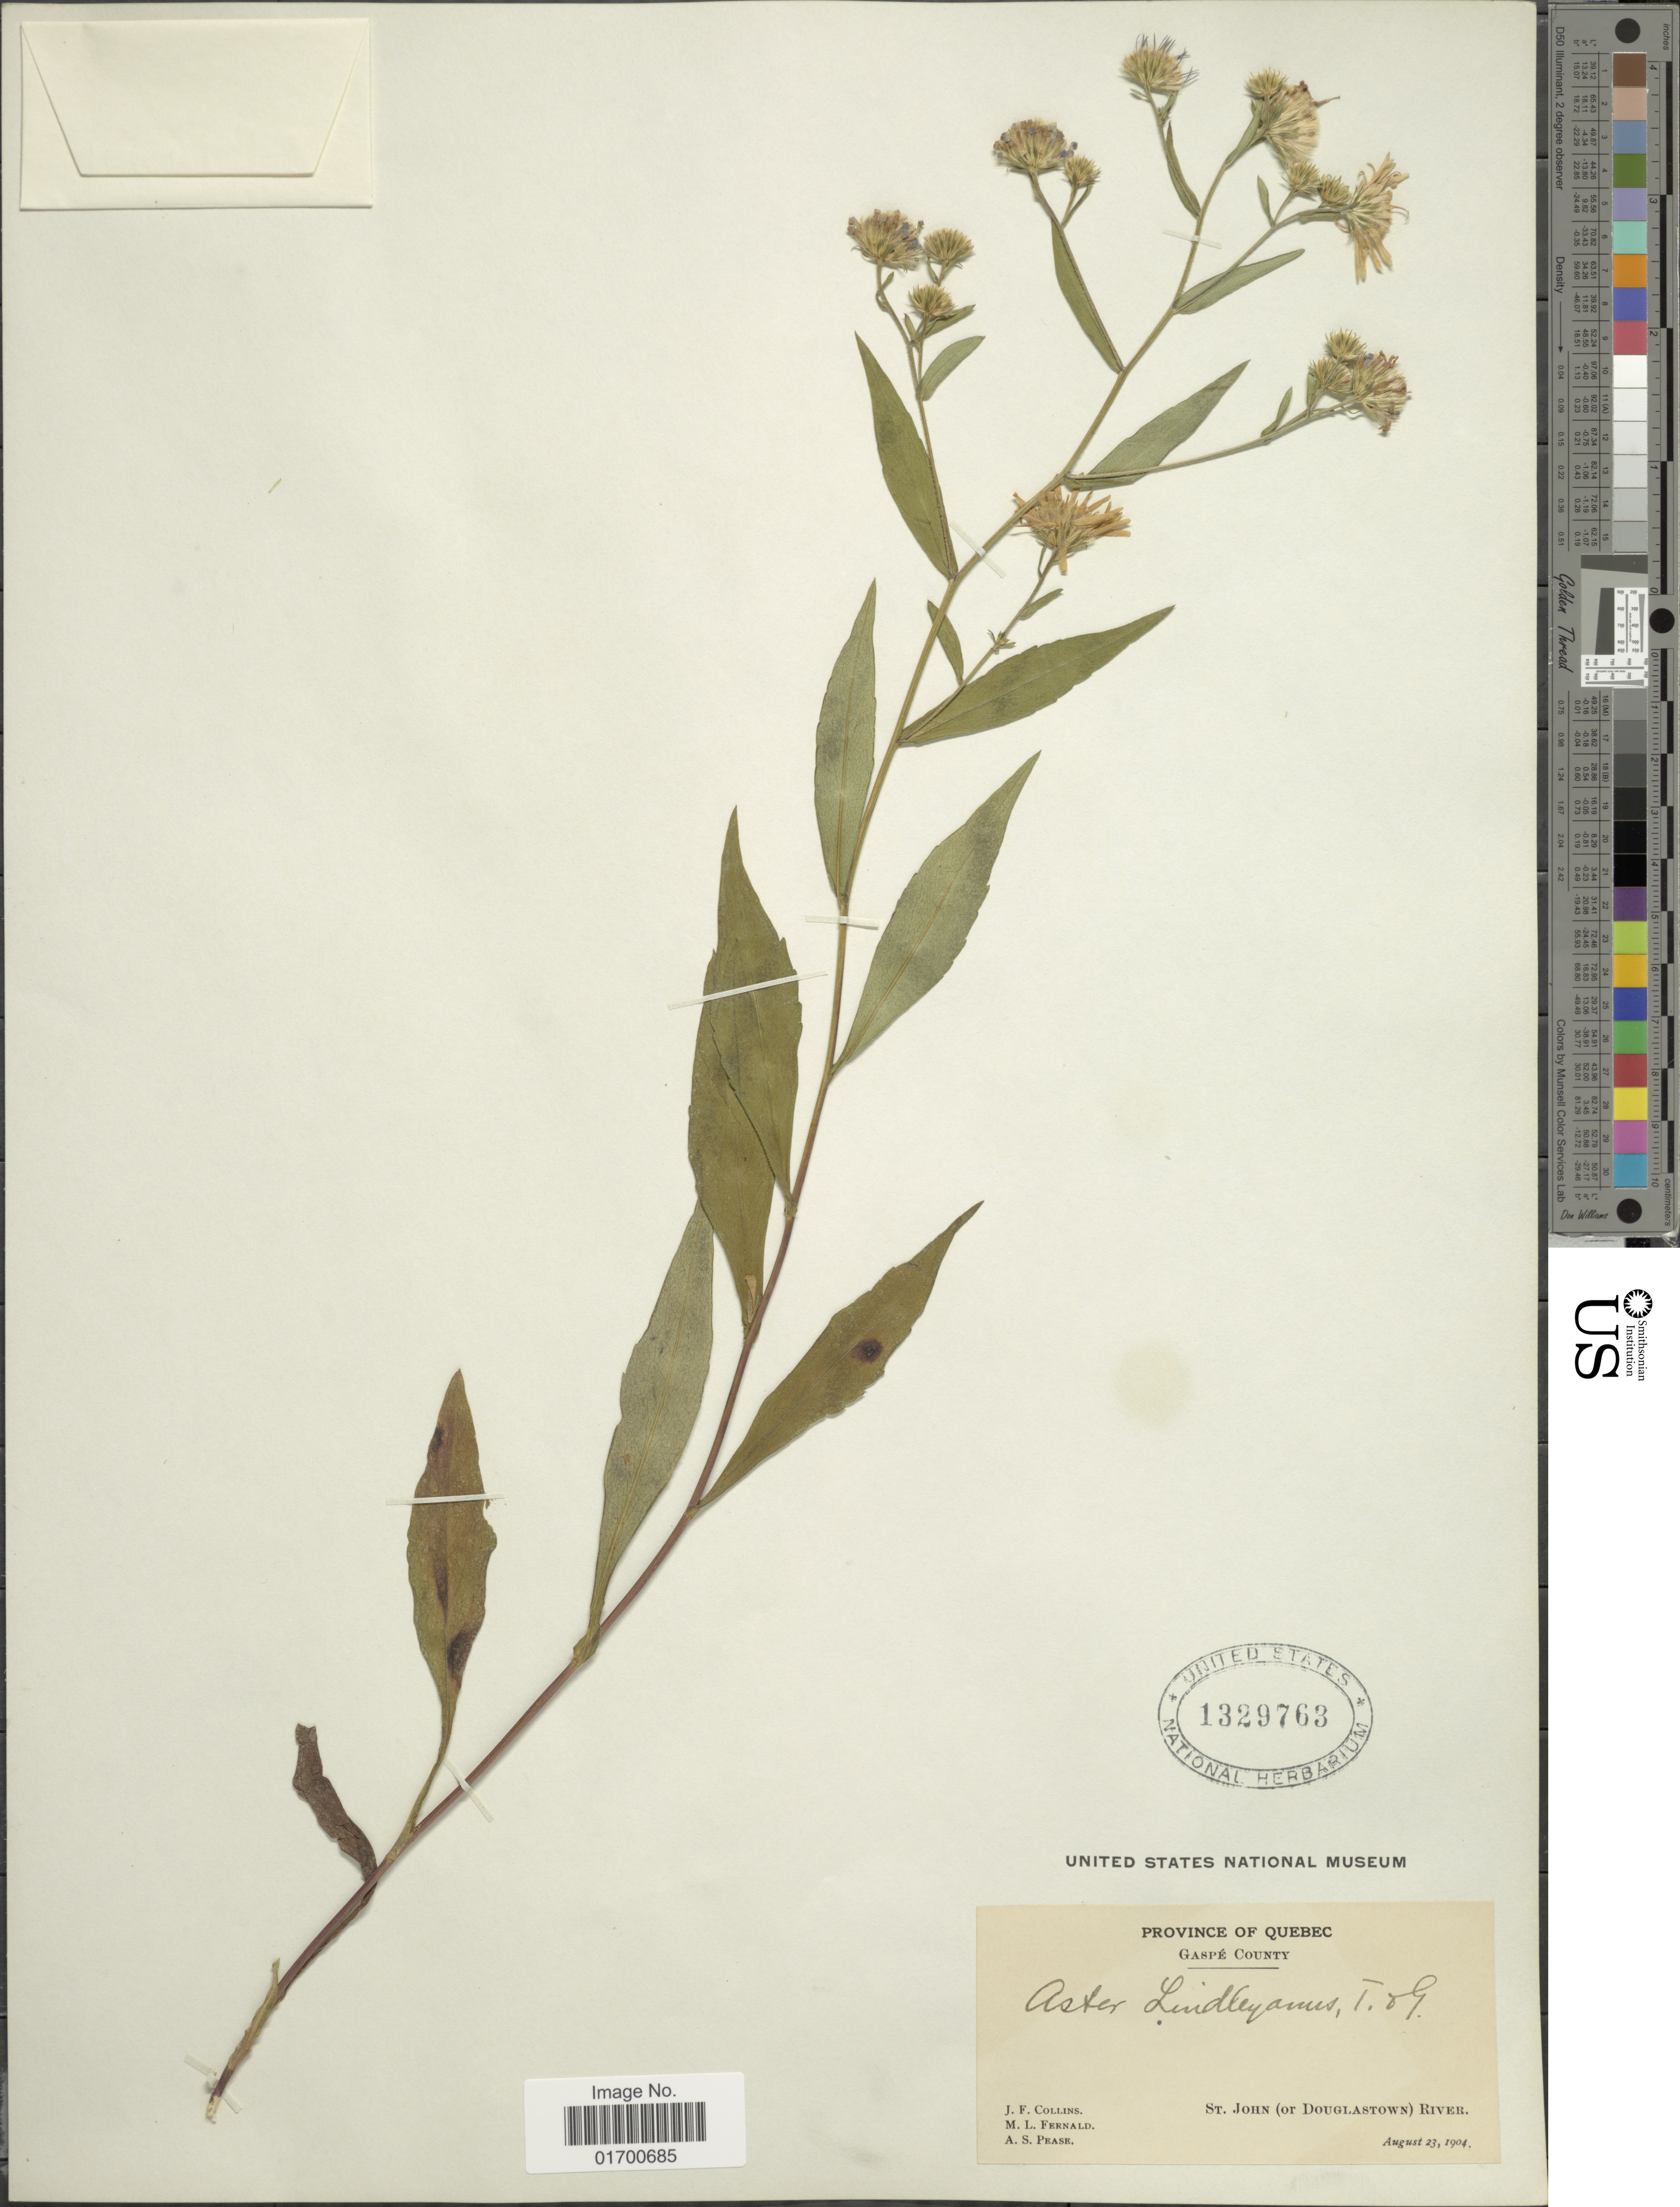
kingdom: Plantae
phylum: Tracheophyta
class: Magnoliopsida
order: Asterales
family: Asteraceae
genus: Symphyotrichum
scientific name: Symphyotrichum ciliolatum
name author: (Lindl.) Á. Löve & D. Löve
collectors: J. Collins, M. L. Fernald & A. S. Pease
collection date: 1904-08-23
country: Canada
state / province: Quebec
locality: Gaspe County, St. John (or Douglastown) River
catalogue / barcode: US 1329763